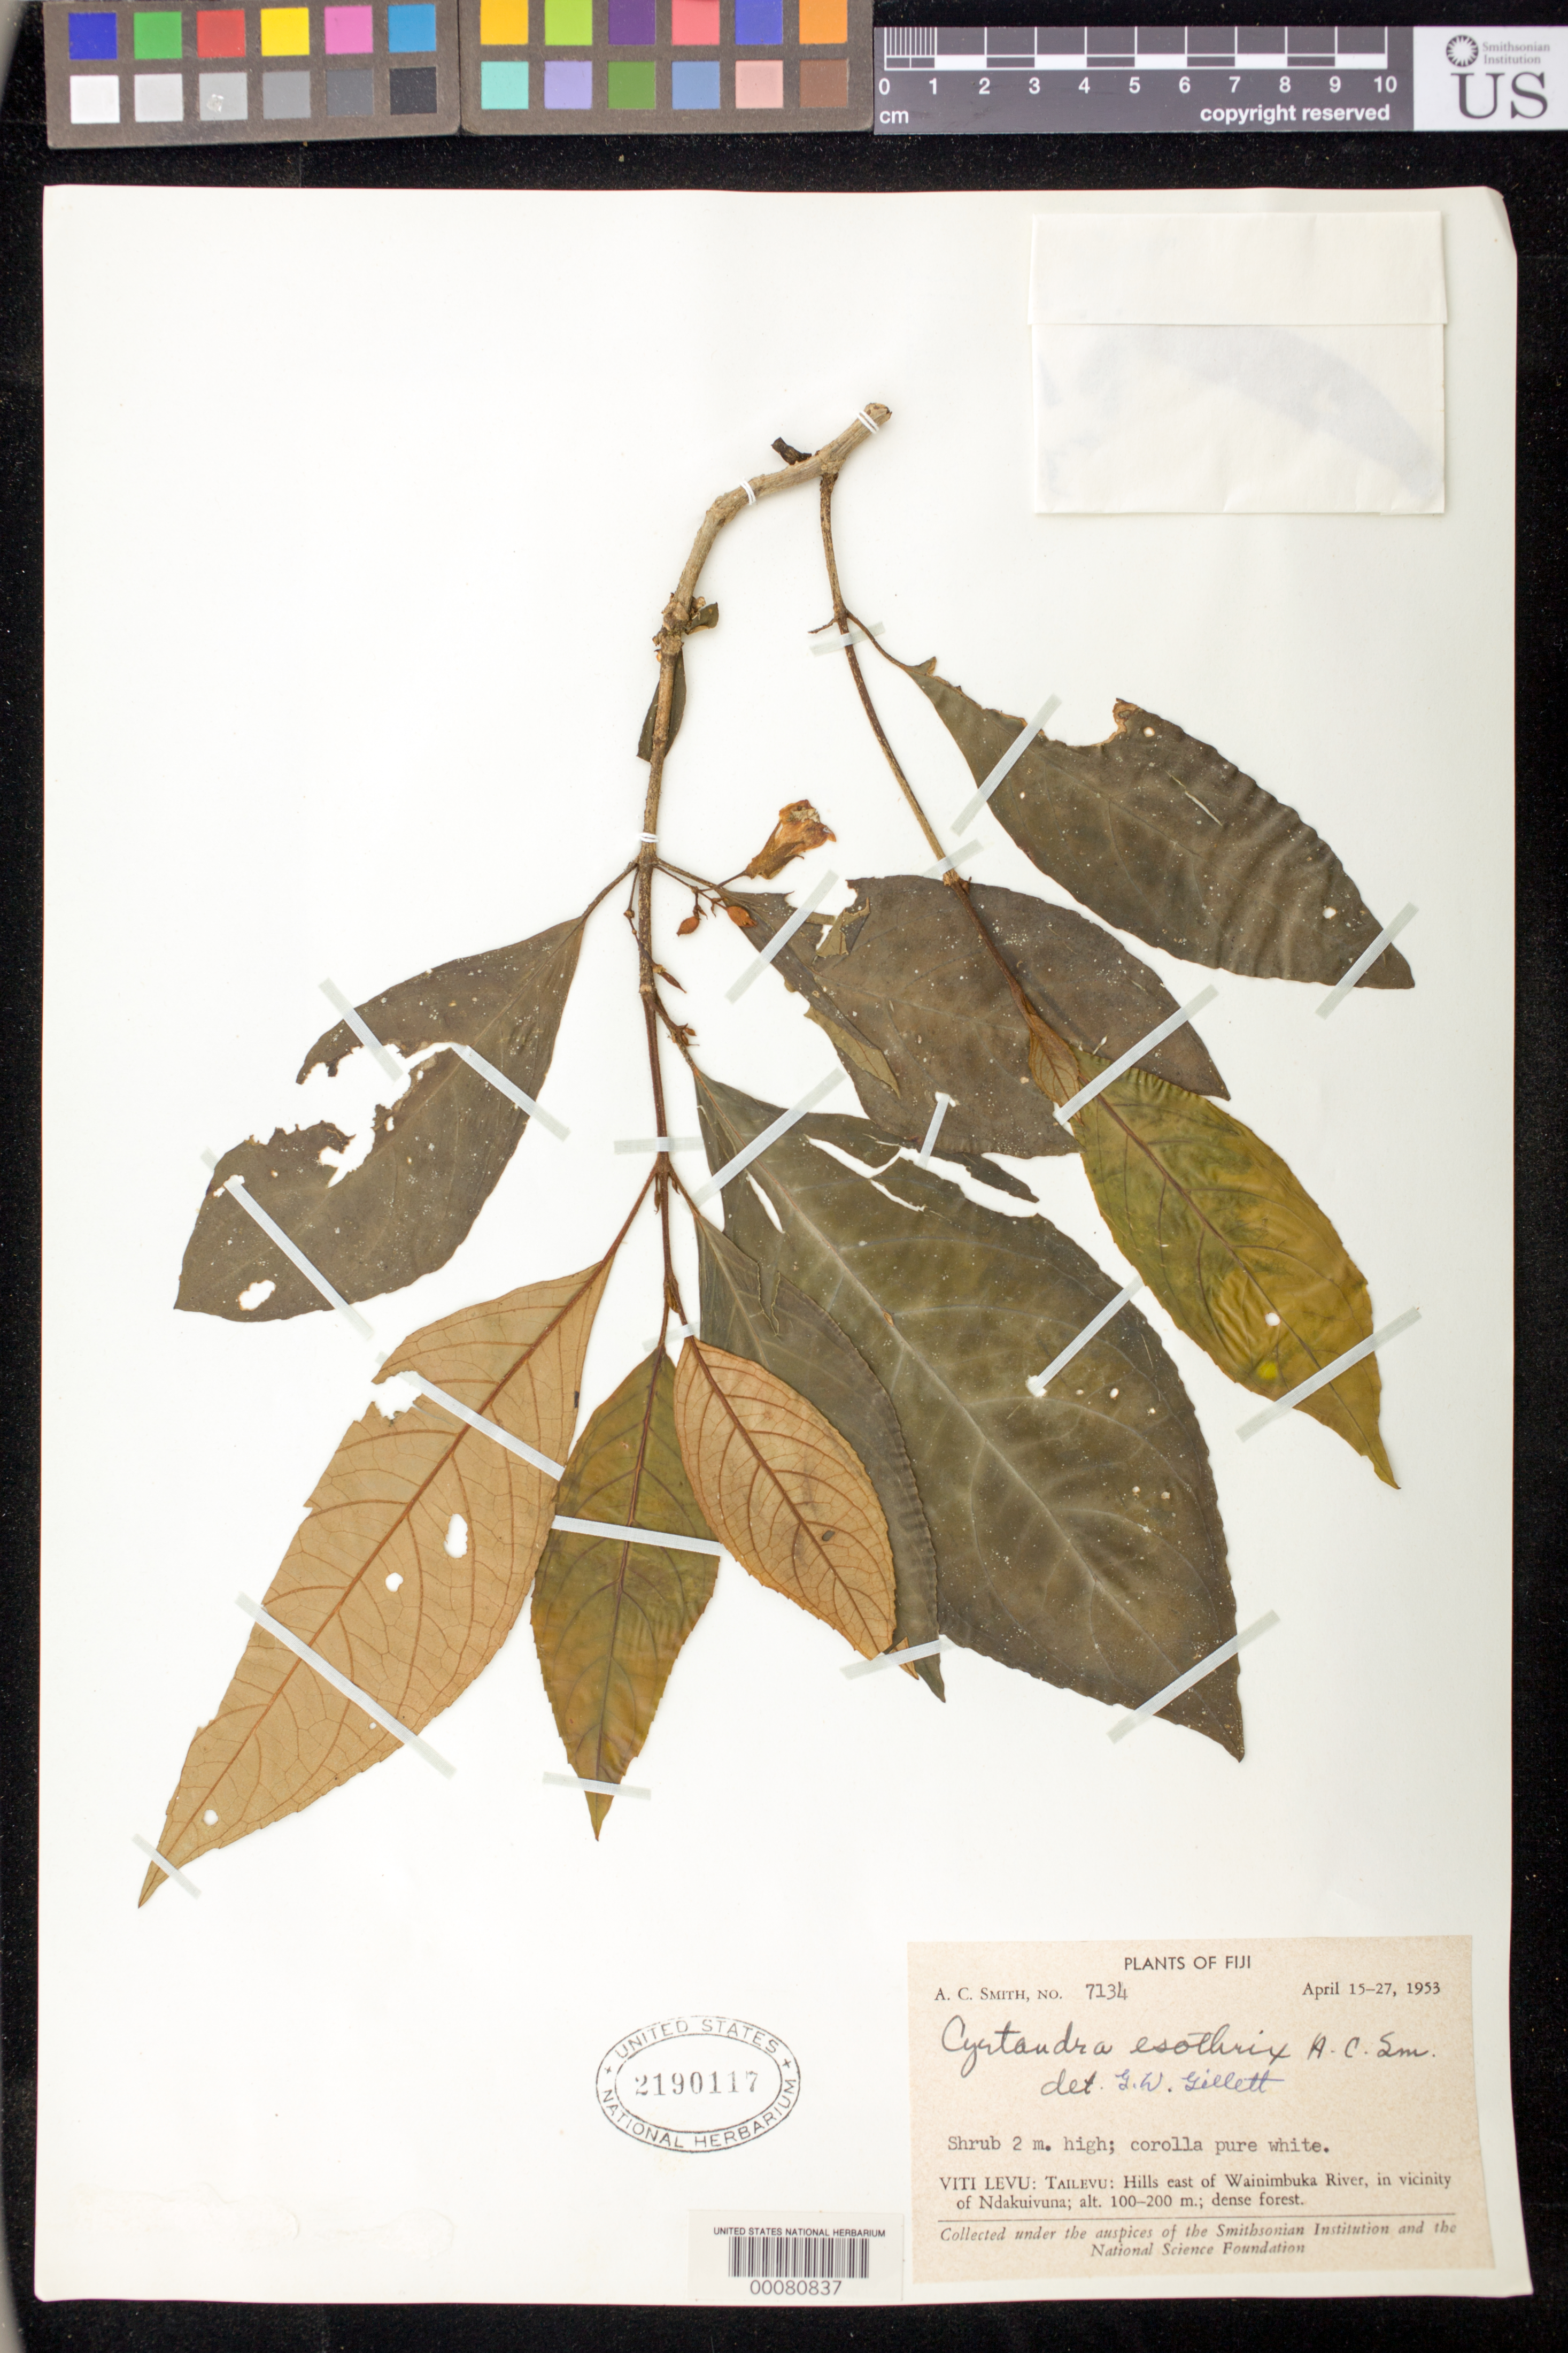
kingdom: Plantae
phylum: Tracheophyta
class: Magnoliopsida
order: Lamiales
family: Gesneriaceae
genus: Cyrtandra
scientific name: Cyrtandra esothrix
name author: A.C. Sm.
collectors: A. C. Smith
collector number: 7134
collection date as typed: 15-27 Apr 1953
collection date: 1953-04-15/1953-04-27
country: Fiji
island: Viti Levu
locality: Tailevu, hills e of wainimbuka river, in vicinity of ndakuivuna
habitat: Dense forest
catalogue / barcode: US 2190117